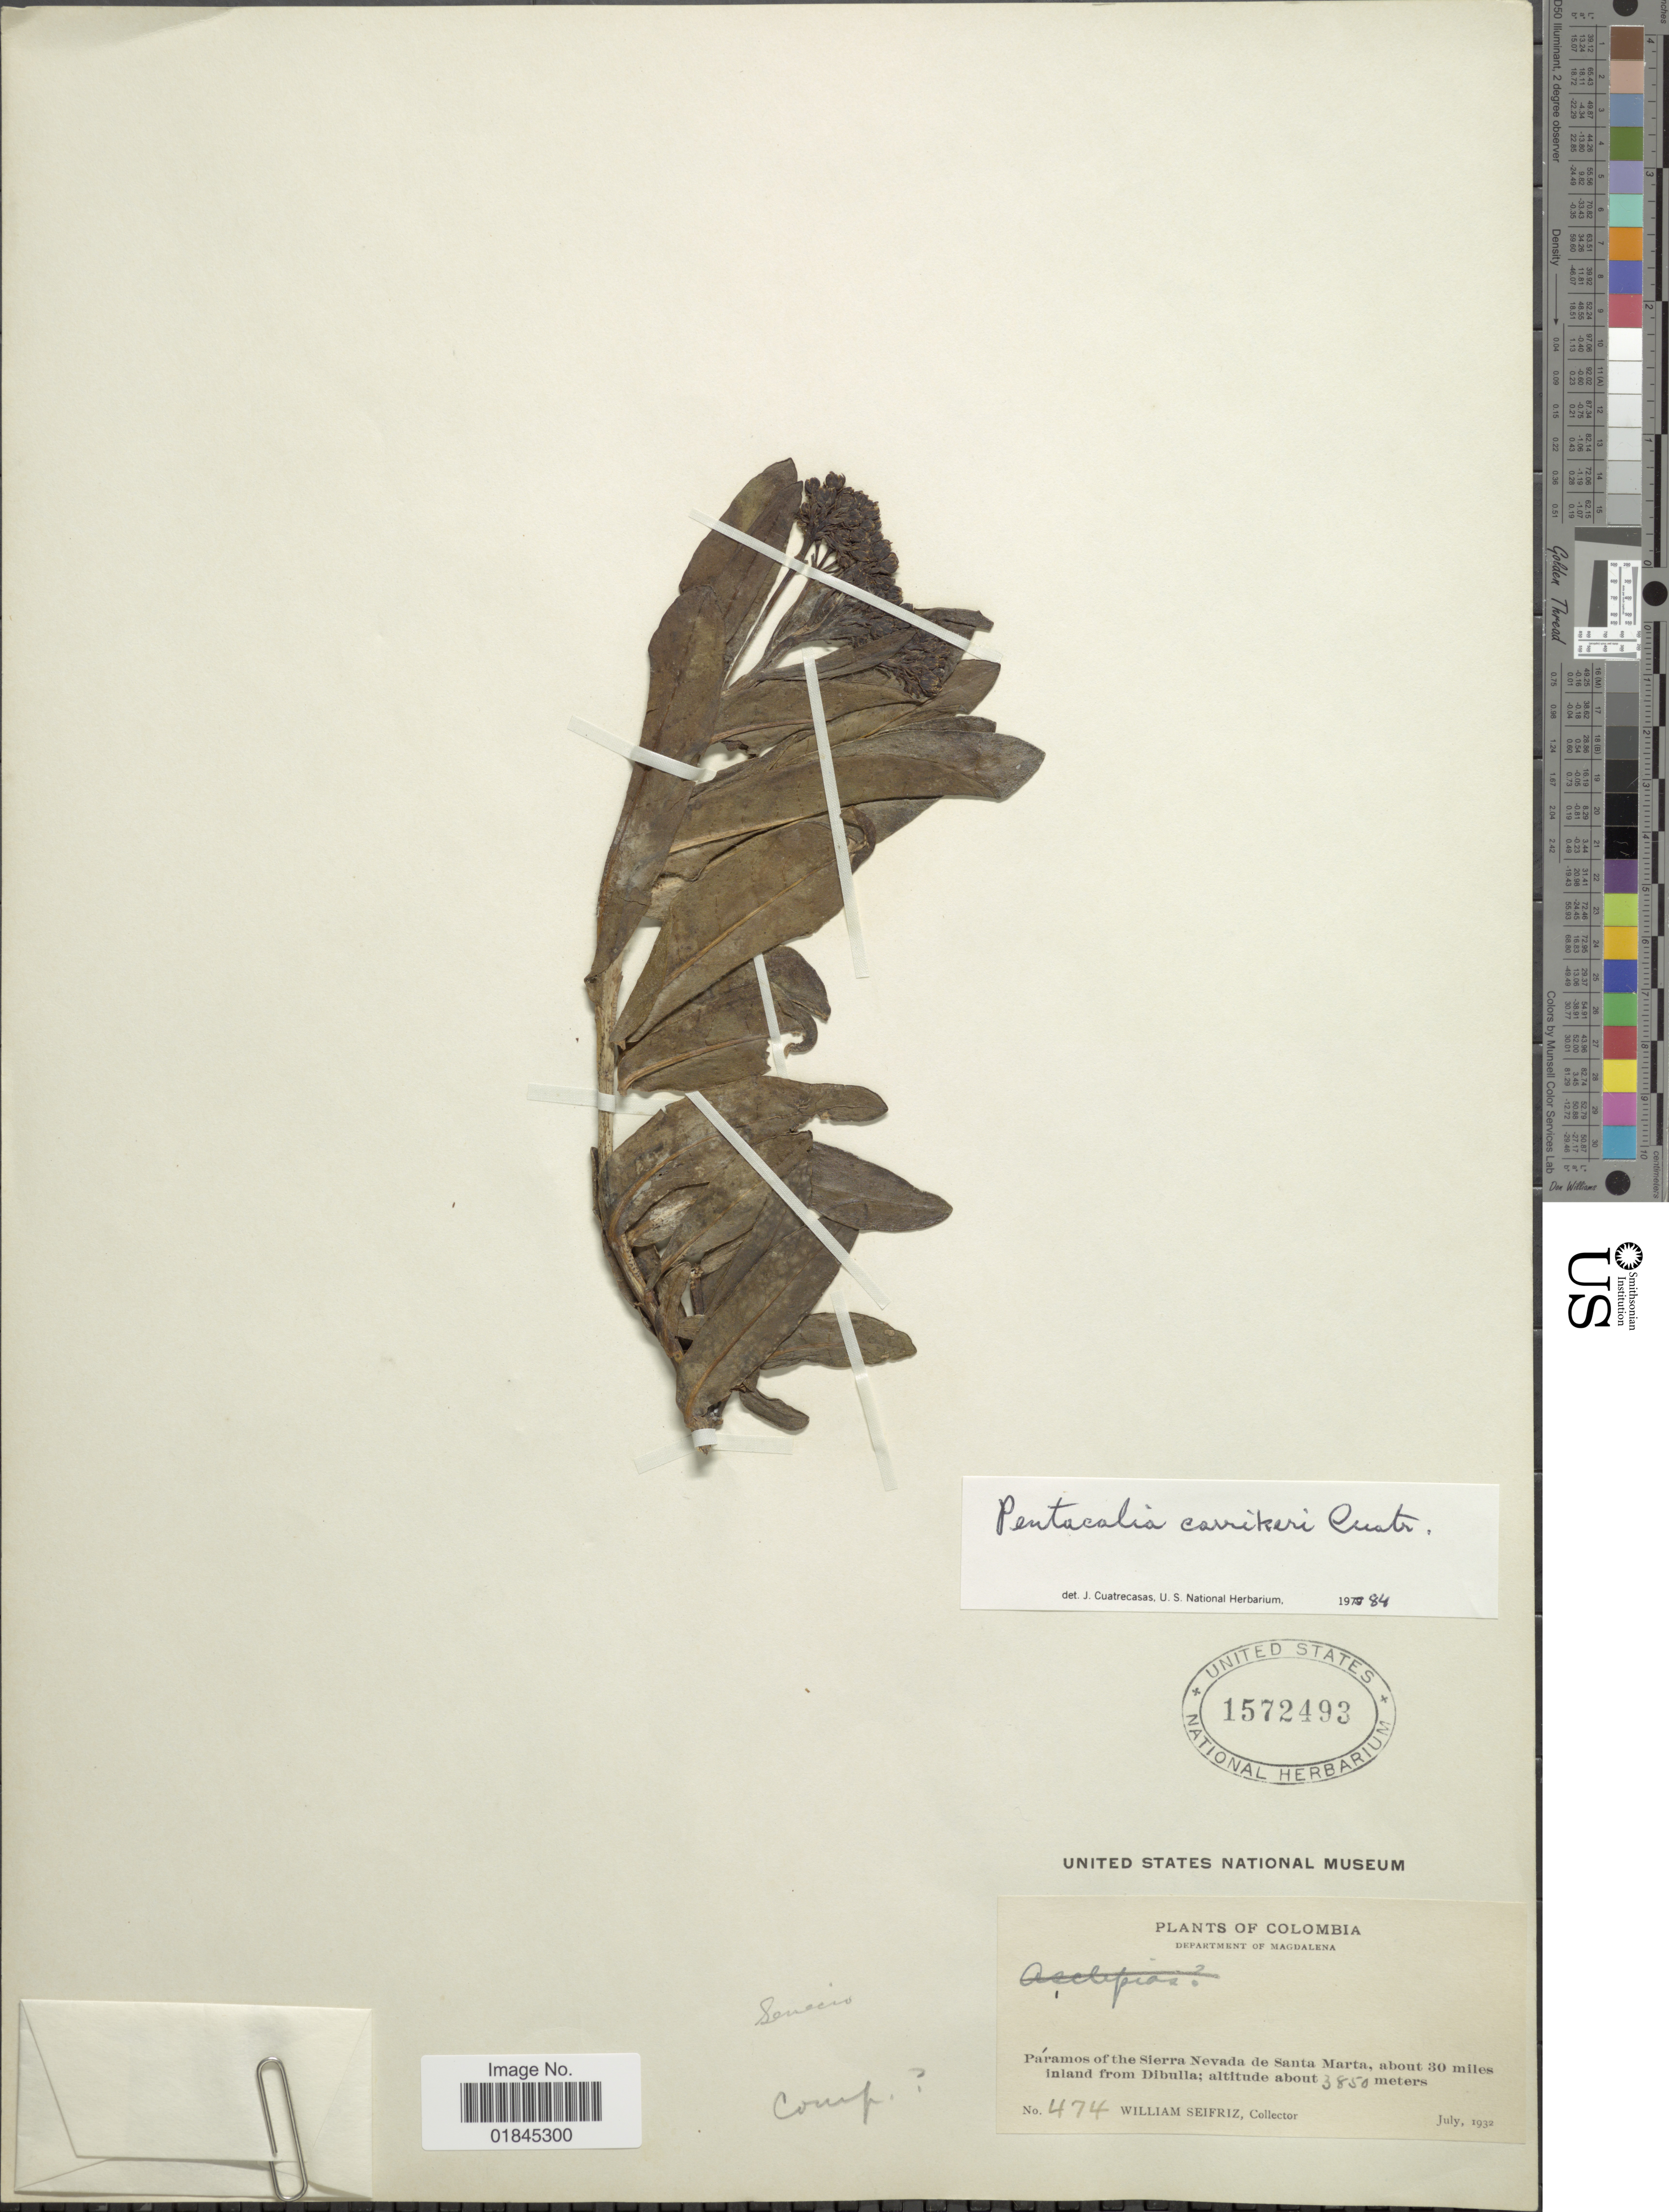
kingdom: Plantae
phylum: Tracheophyta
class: Magnoliopsida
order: Asterales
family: Asteraceae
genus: Pentacalia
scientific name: Pentacalia carrikeri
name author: (Cuatrec.) Cuatrec.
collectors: W. Siefriz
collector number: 474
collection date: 1932-07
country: Colombia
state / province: Magdalena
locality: Department of Magdalena. Páramos of the Sierra Nevada de Santa Marta, about 30 miles inland from Dibulla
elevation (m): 3850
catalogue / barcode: US 1572493